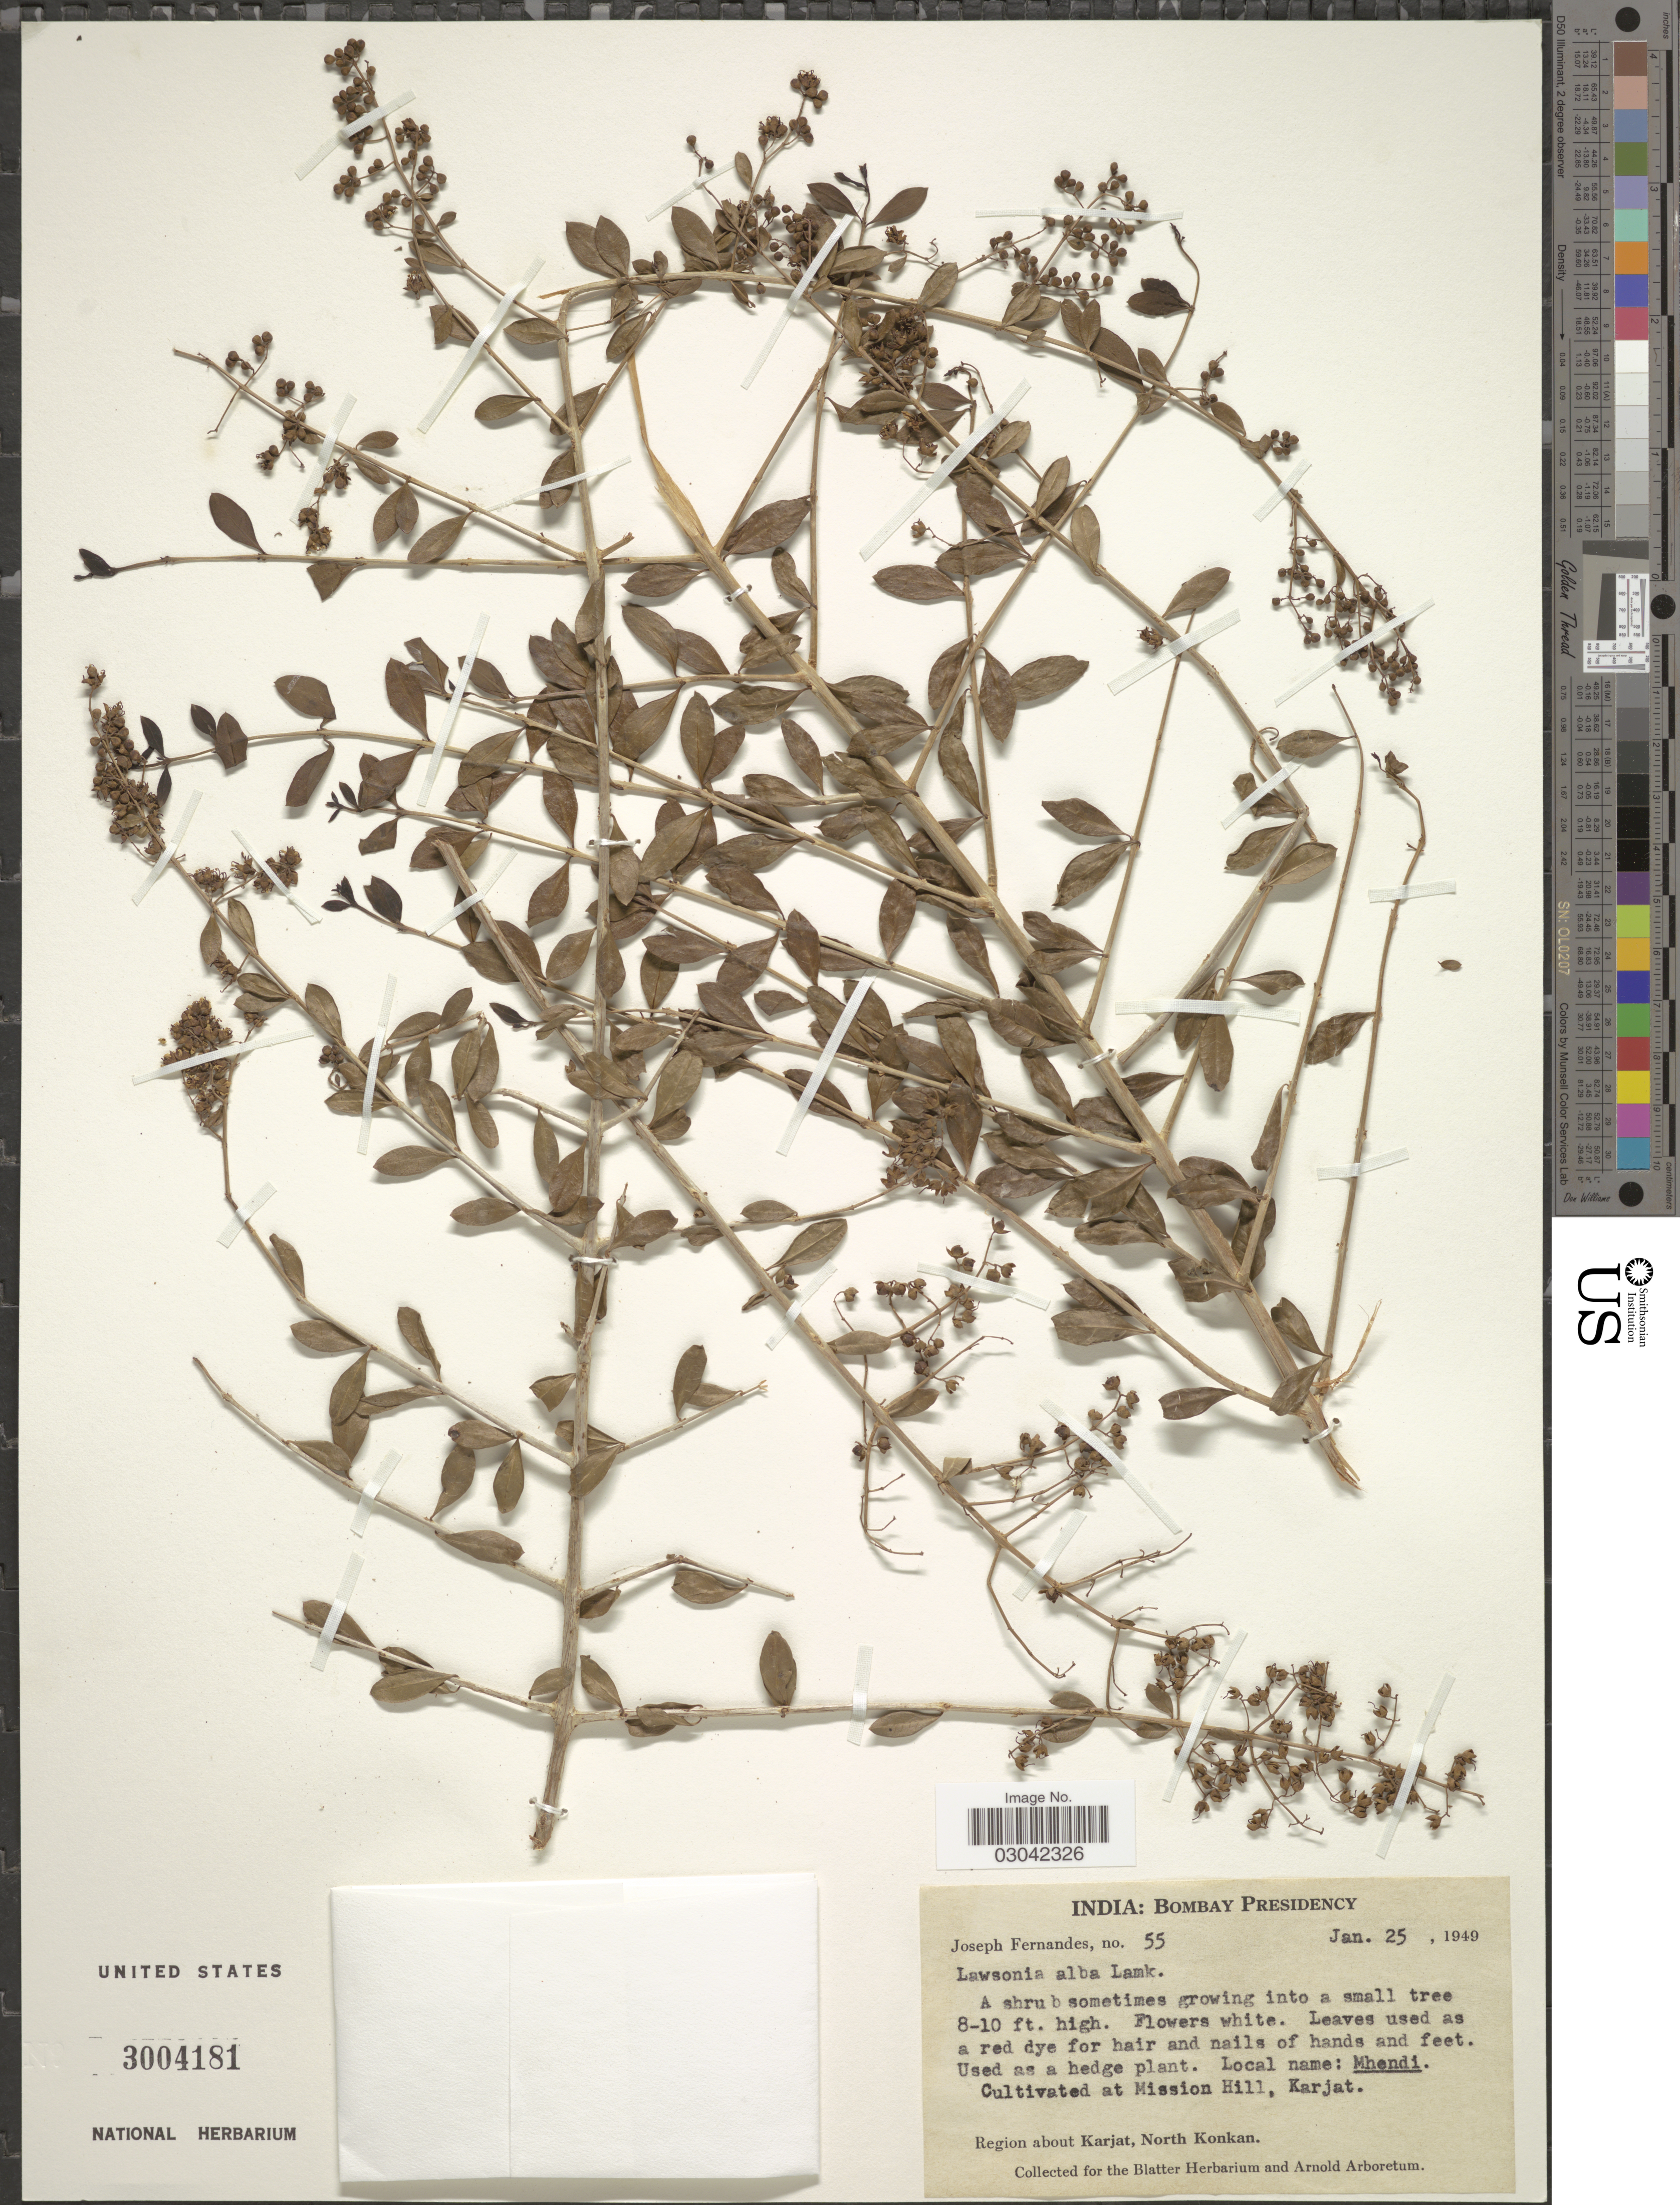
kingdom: Plantae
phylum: Tracheophyta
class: Magnoliopsida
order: Myrtales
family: Lythraceae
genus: Lawsonia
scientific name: Lawsonia inermis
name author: L.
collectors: J. Fernandes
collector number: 55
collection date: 1949-01-25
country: India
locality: Bombay Presidency. Mission Hill, Karjat. Region about Karjat, North Konkan.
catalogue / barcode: US 3004181